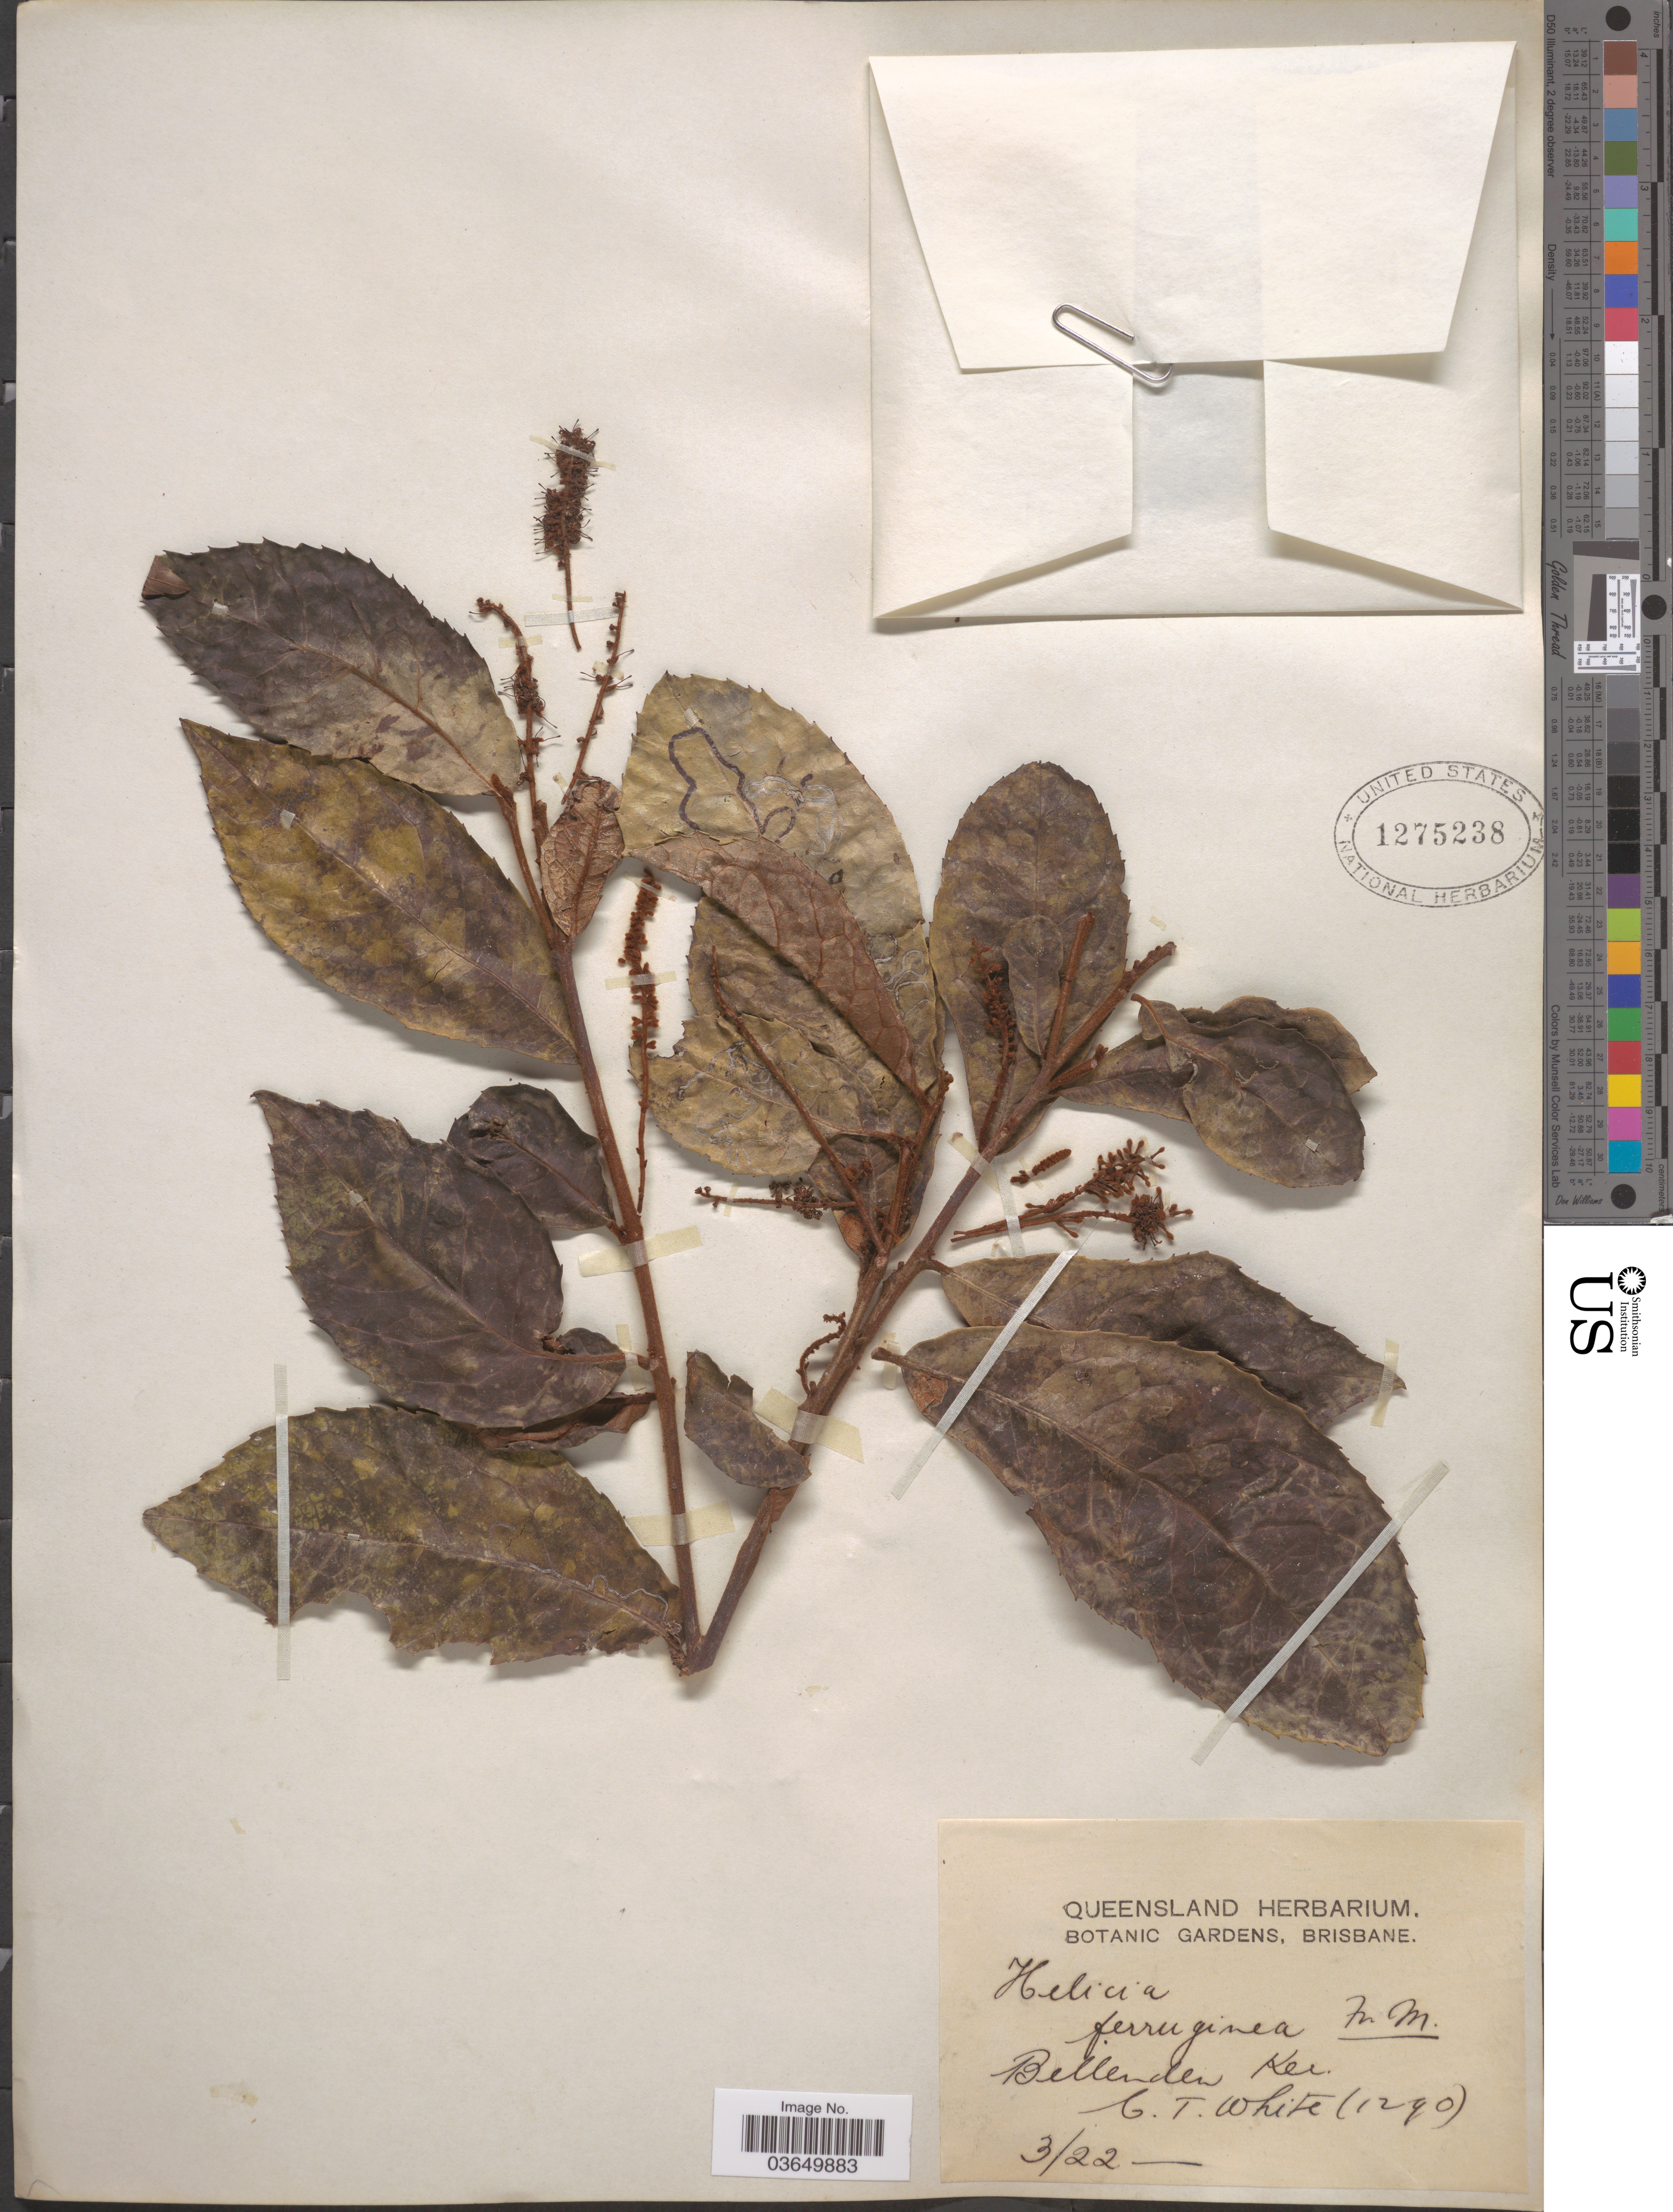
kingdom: Plantae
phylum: Tracheophyta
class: Magnoliopsida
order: Proteales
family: Proteaceae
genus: Helicia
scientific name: Helicia ferruginea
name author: F. Muell.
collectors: C. T. White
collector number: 1290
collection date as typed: Transcribed d/m/y: /3/22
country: Australia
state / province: Queensland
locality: Bellenden Ker.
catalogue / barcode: US 1275238